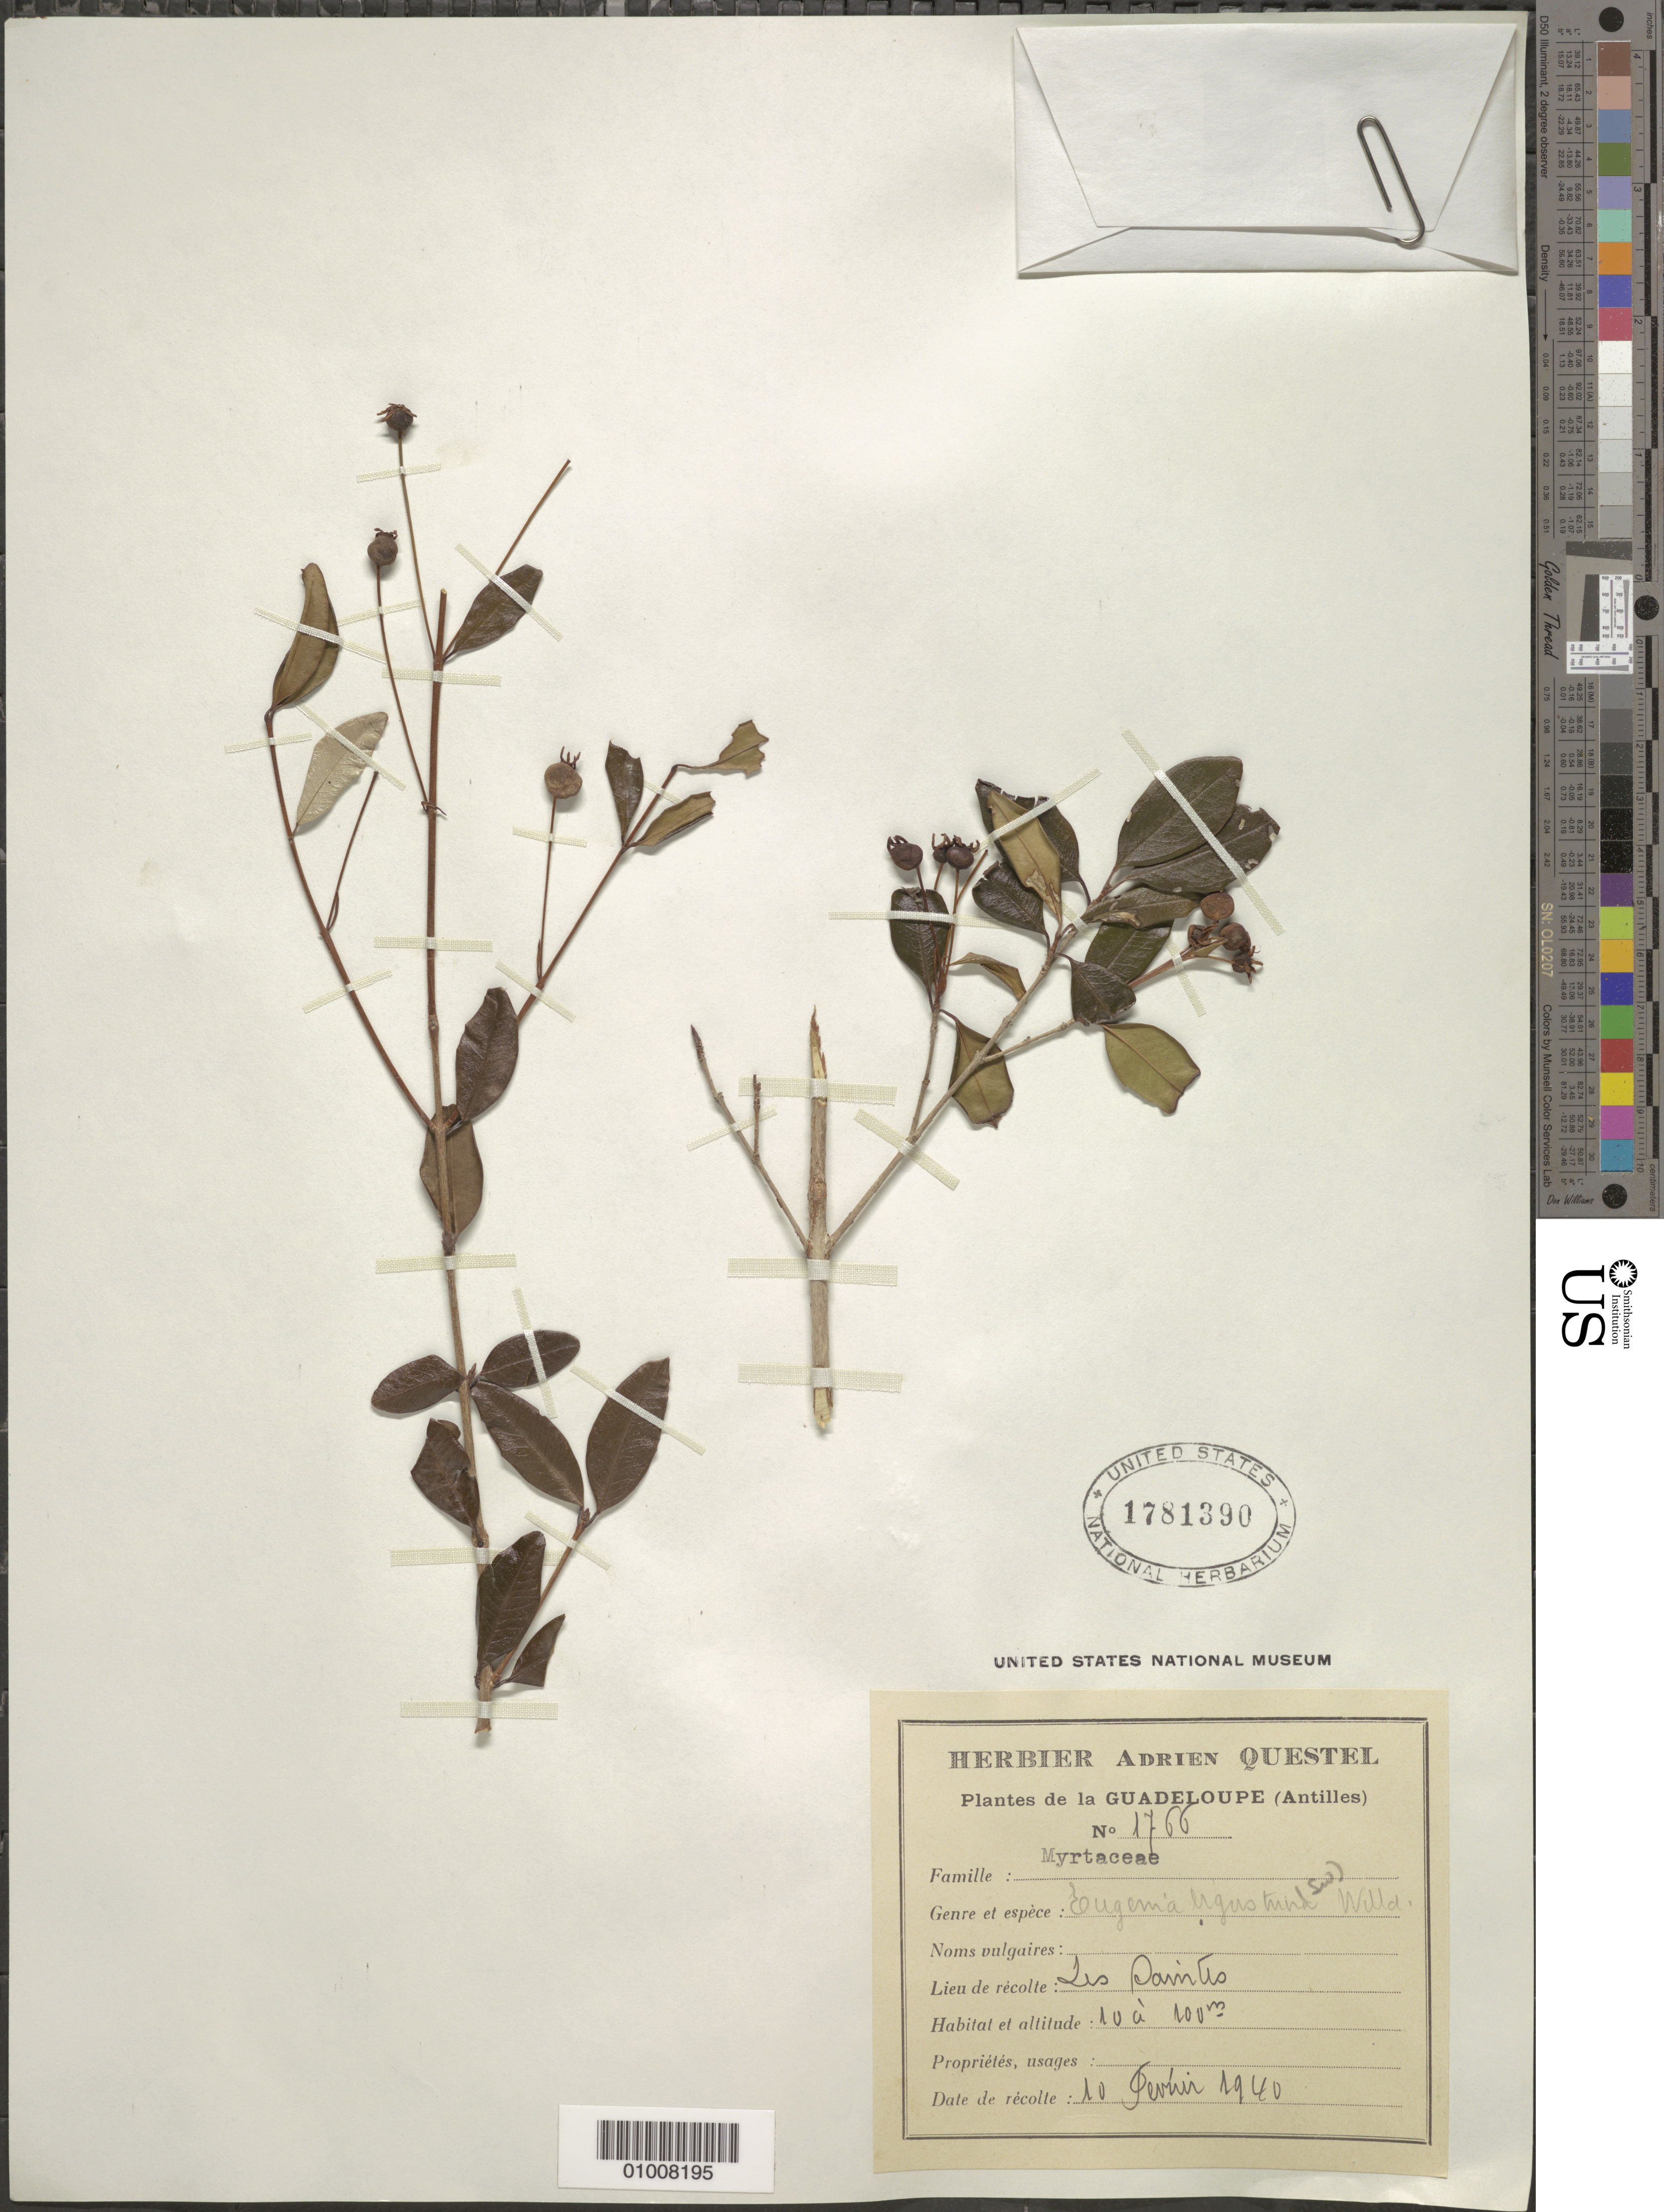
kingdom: Plantae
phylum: Tracheophyta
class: Magnoliopsida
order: Myrtales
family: Myrtaceae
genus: Eugenia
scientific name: Eugenia ligustrina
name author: (Sw.) Willd.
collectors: A. Questel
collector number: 1766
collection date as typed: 10 Feb 1940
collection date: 1940-02-10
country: Guadeloupe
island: Basse Terre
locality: Les Saintes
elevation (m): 10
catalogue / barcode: US 1781390